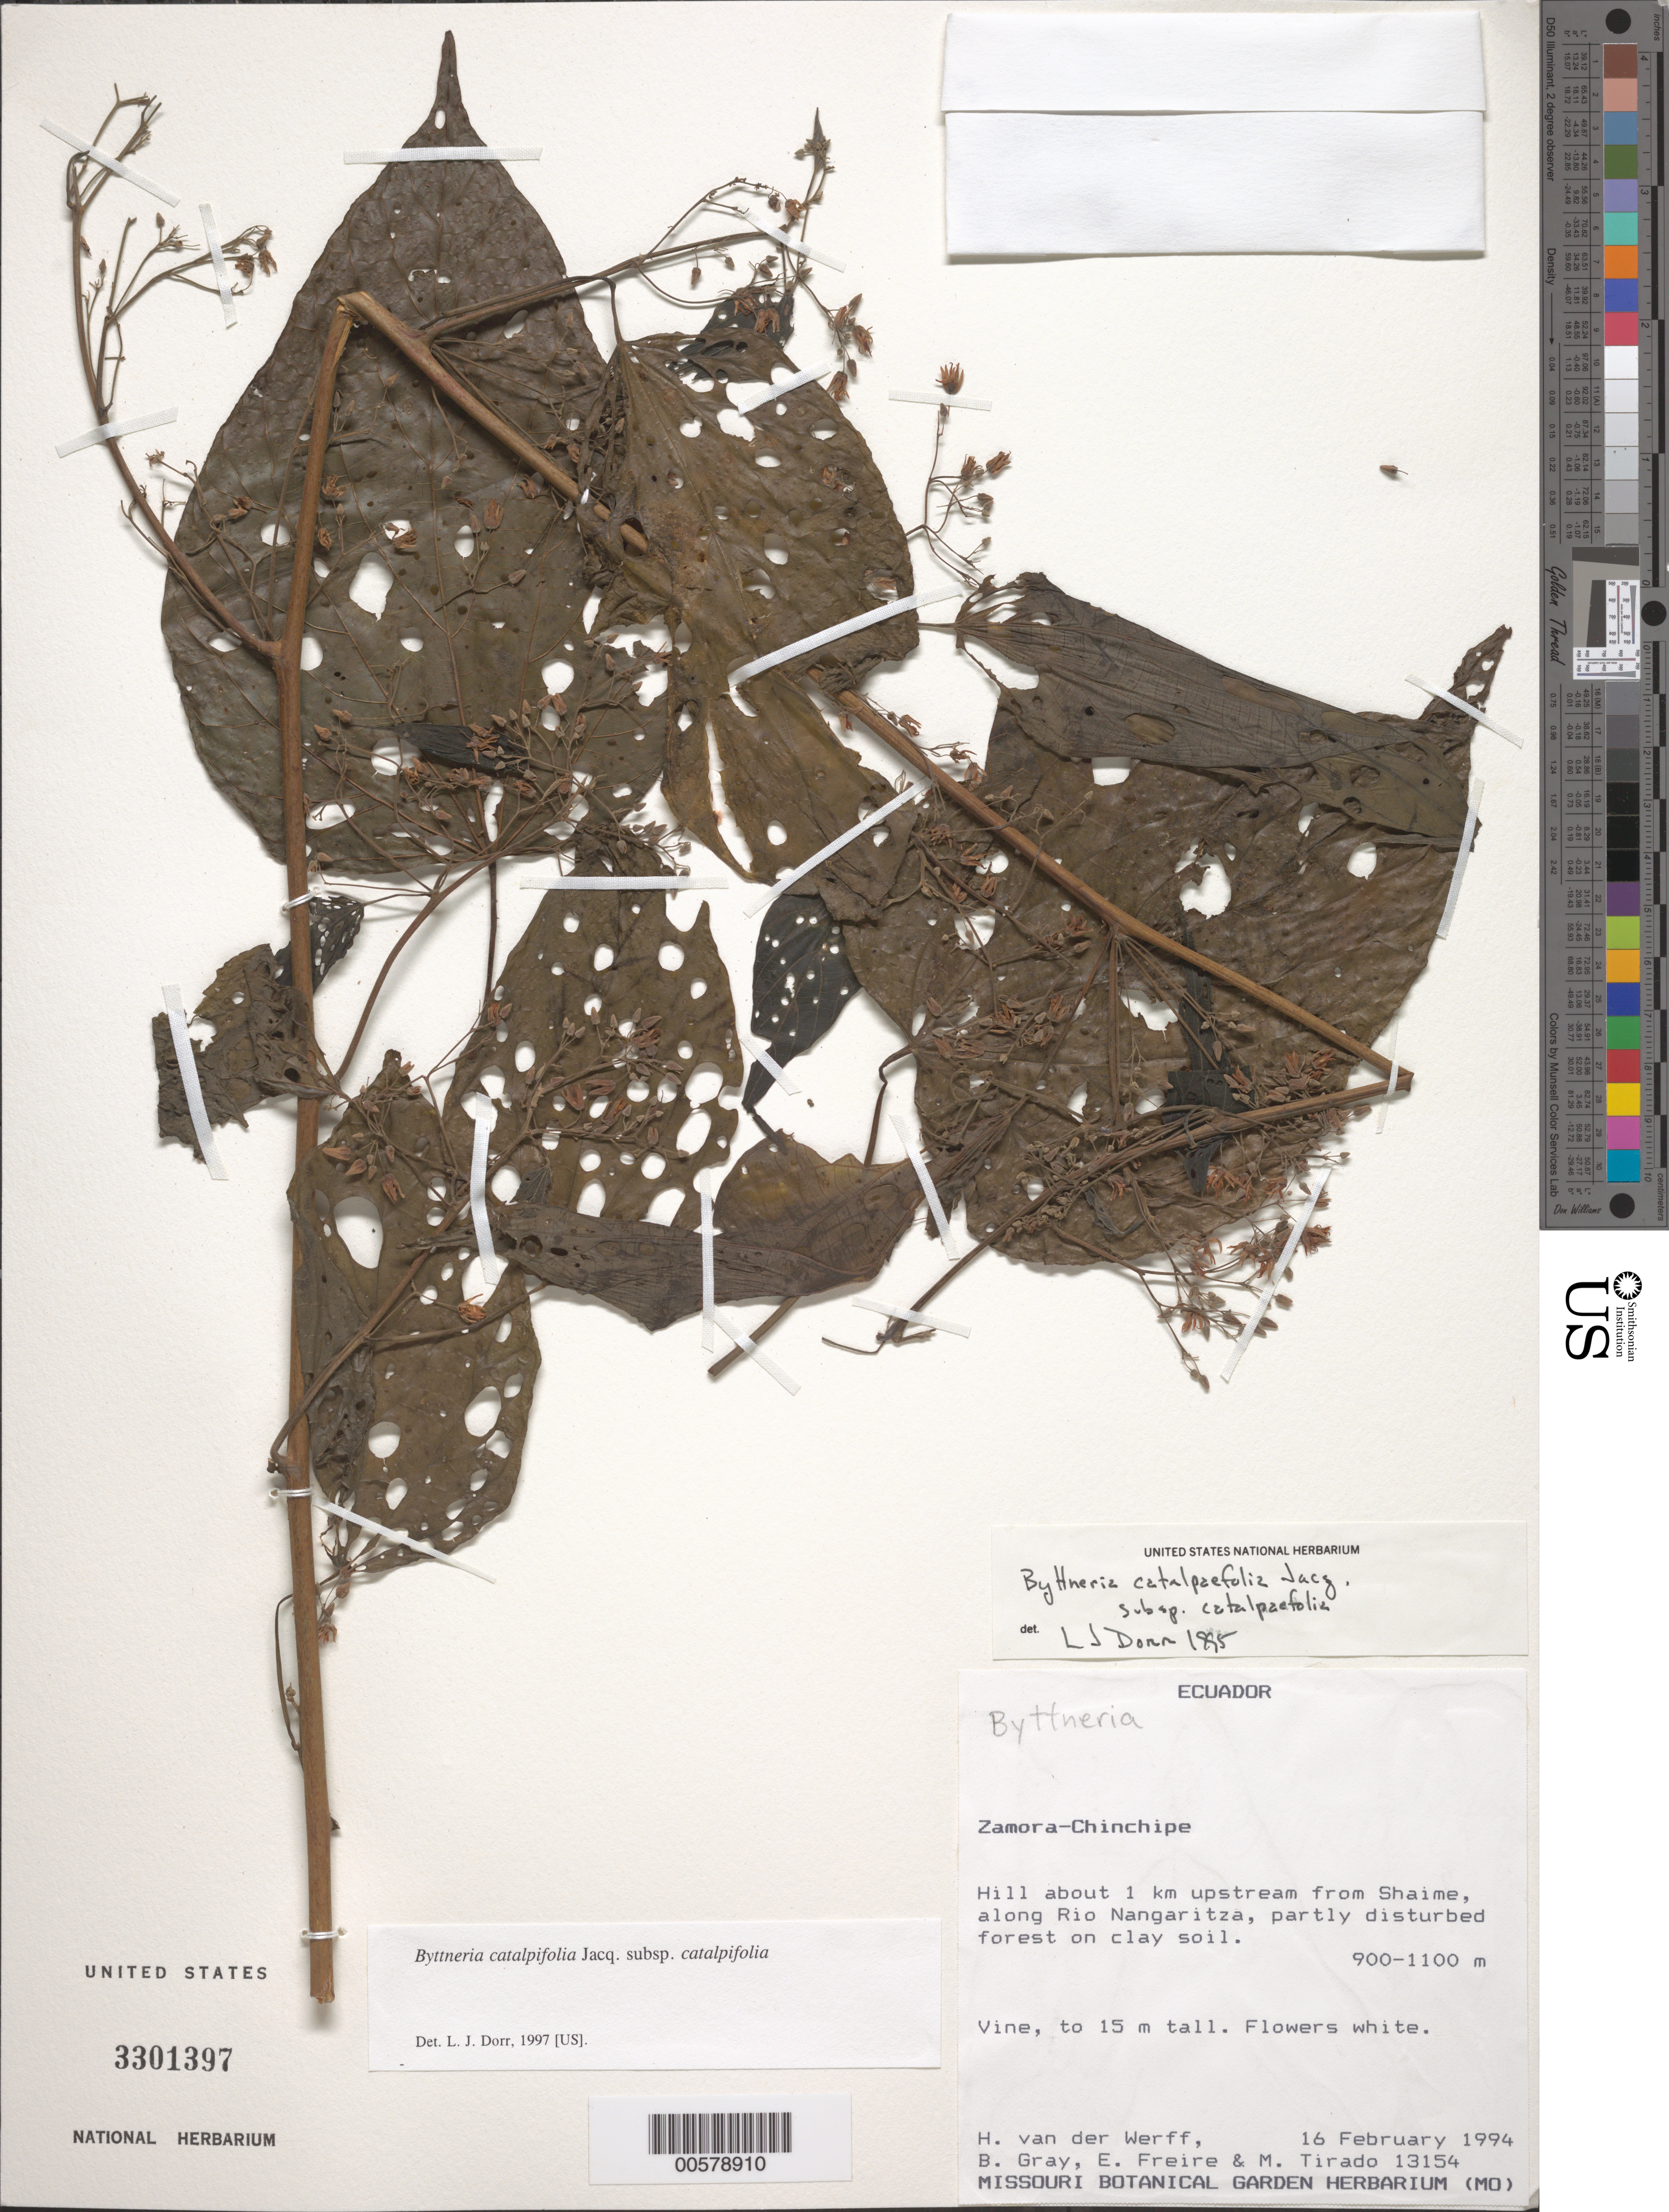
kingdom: Plantae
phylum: Tracheophyta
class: Magnoliopsida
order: Malvales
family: Malvaceae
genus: Byttneria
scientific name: Byttneria catalpifolia subsp. catalpifolia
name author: Jacq.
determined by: Dorr, L. J., (BOT), Smithsonian Institution - National Museum of Natural History (UNITED STATES)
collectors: H. van der Werff, B. Gray, E. Freire & M. Tirado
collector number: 13154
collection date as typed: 16 Feb 1994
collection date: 1994-02-16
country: Ecuador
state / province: Zamora-Chinchipe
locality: Hill about 1 km upstream from Shaime, along Río Nangaritza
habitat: Partly disturbed forest on clay soil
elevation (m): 900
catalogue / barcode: US 3301397